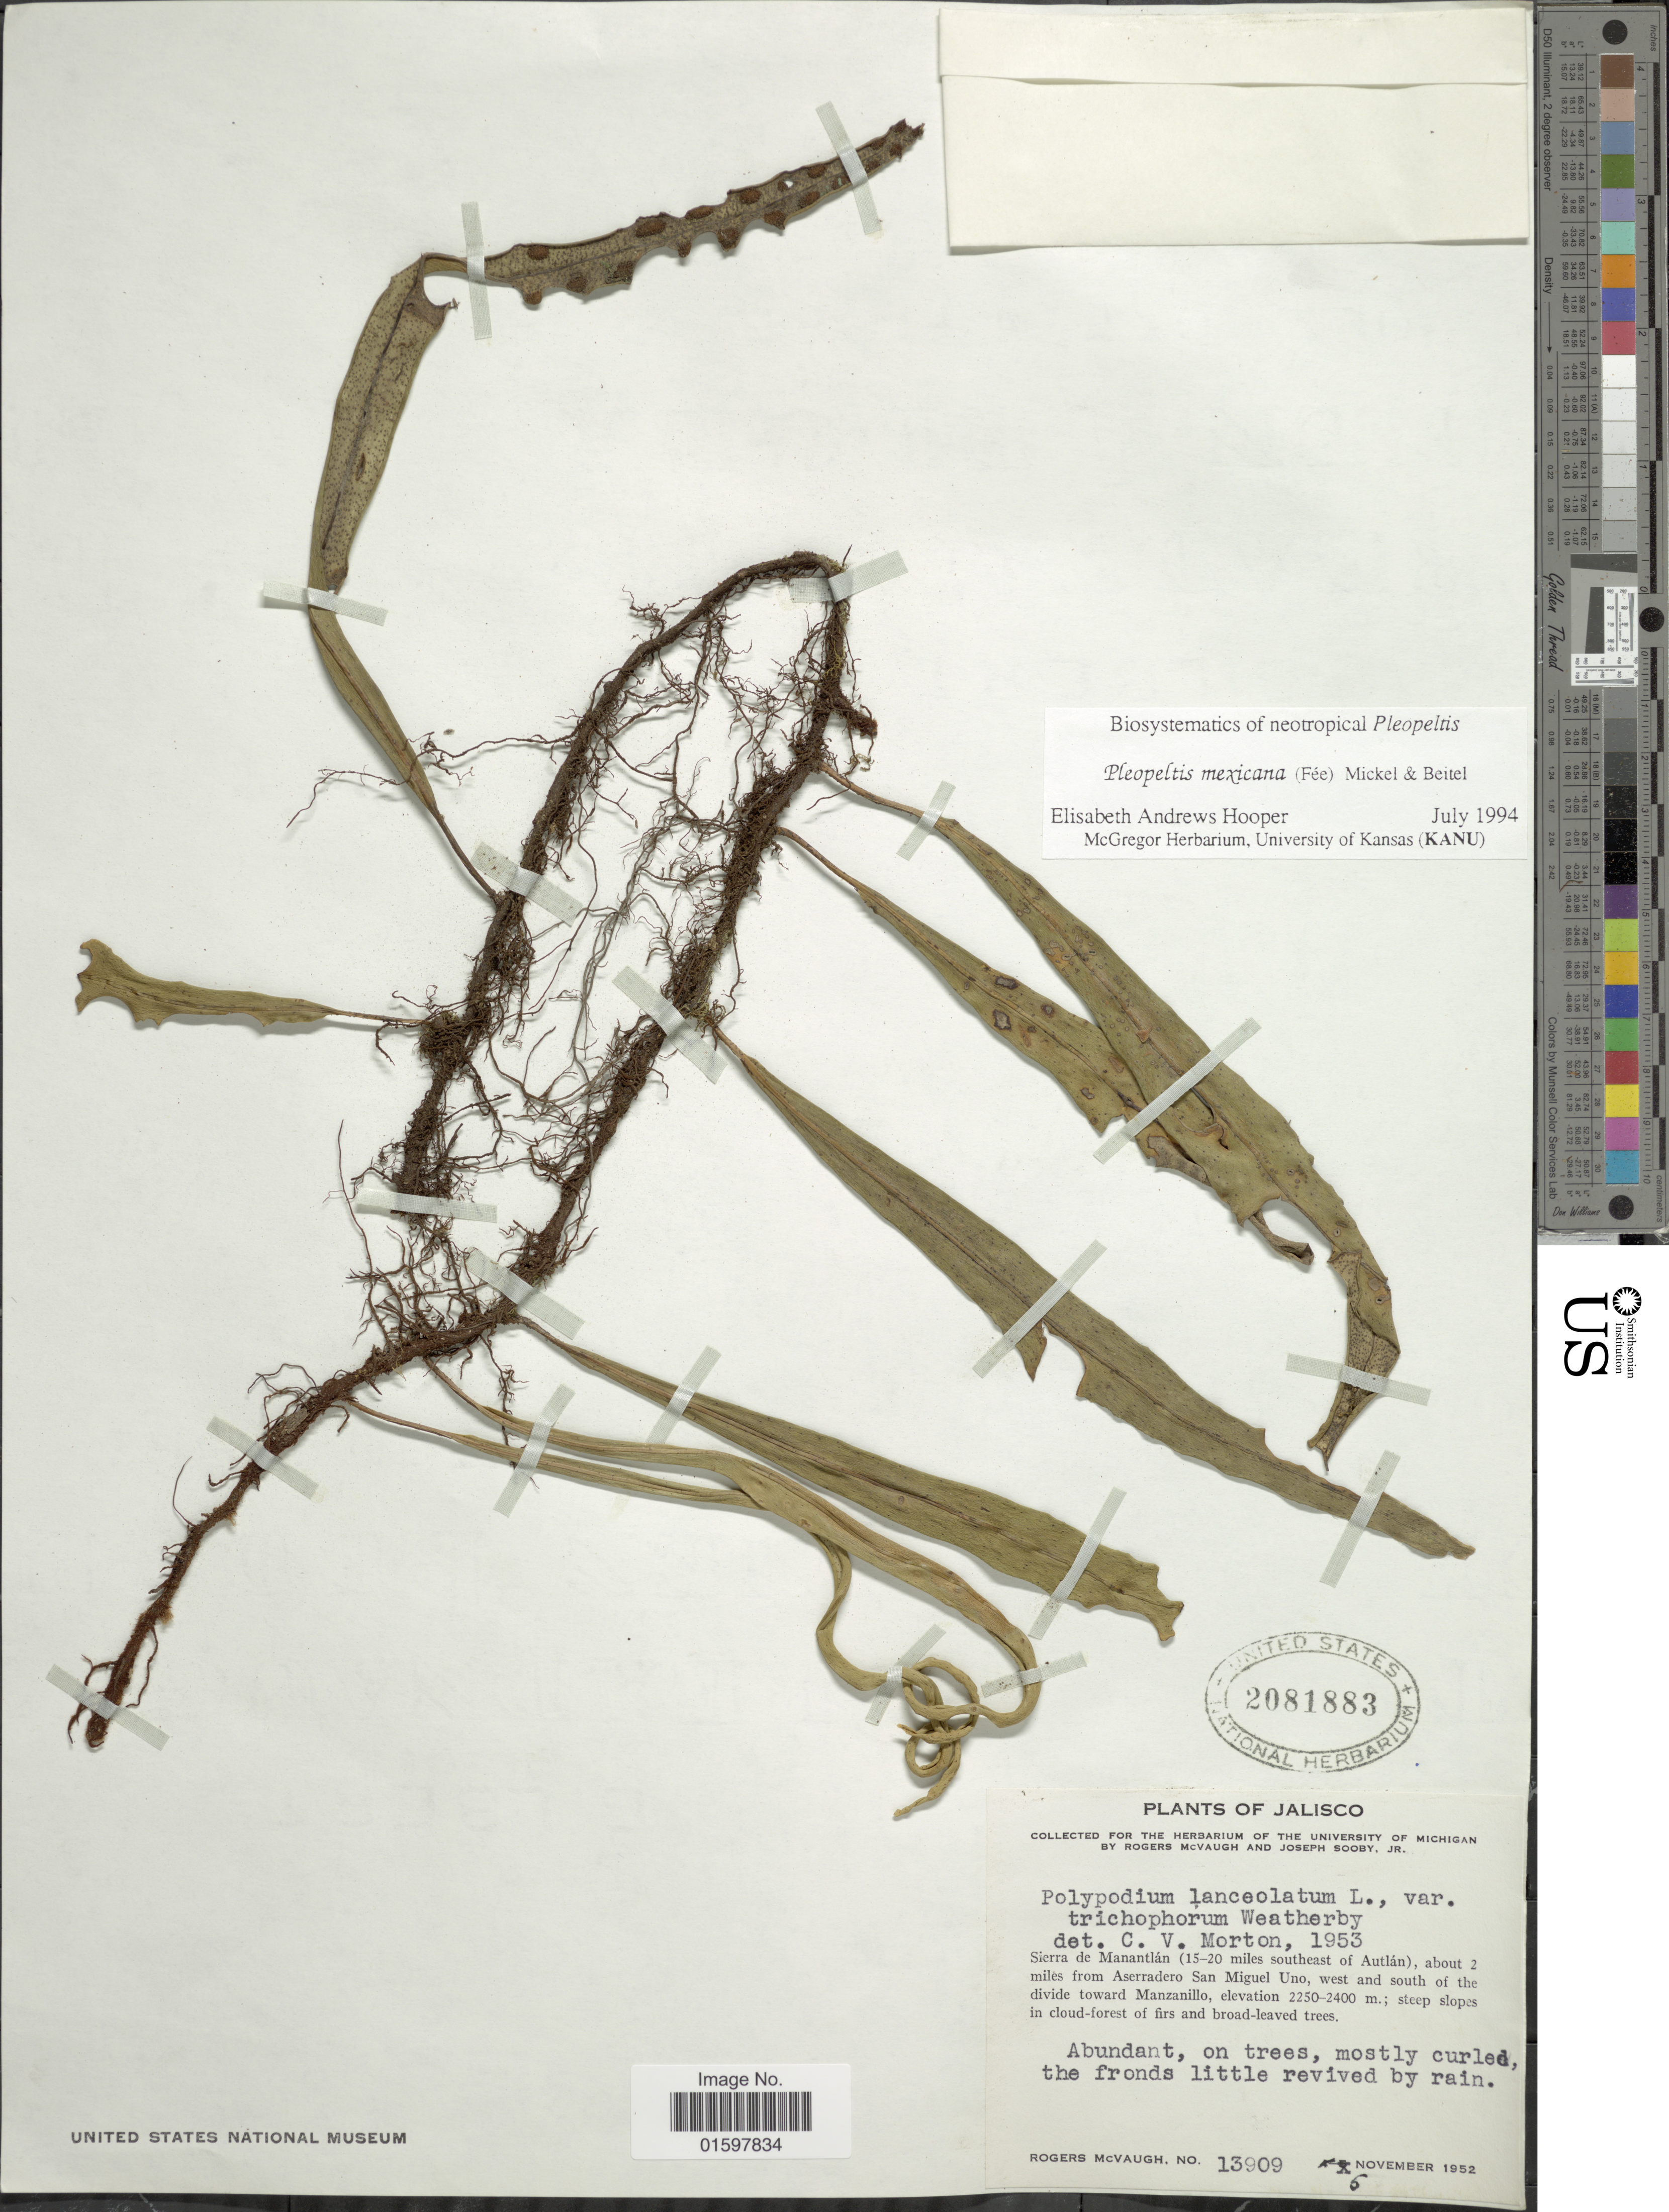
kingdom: Plantae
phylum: Tracheophyta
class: Polypodiopsida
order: Polypodiales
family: Polypodiaceae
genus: Pleopeltis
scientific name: Pleopeltis mexicana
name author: (Fée) Mickel & Beitel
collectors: R. McVaugh & J. Sooby Jr.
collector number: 13909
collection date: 1952-11-06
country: Mexico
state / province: Jalisco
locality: Sierra de Manantlán (15-20 miles southeast of Autlán), about 2 miles from Aserradero San Miguel Uno, west and south of the divide toward Manzanillo.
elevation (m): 2250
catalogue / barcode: US 2081883